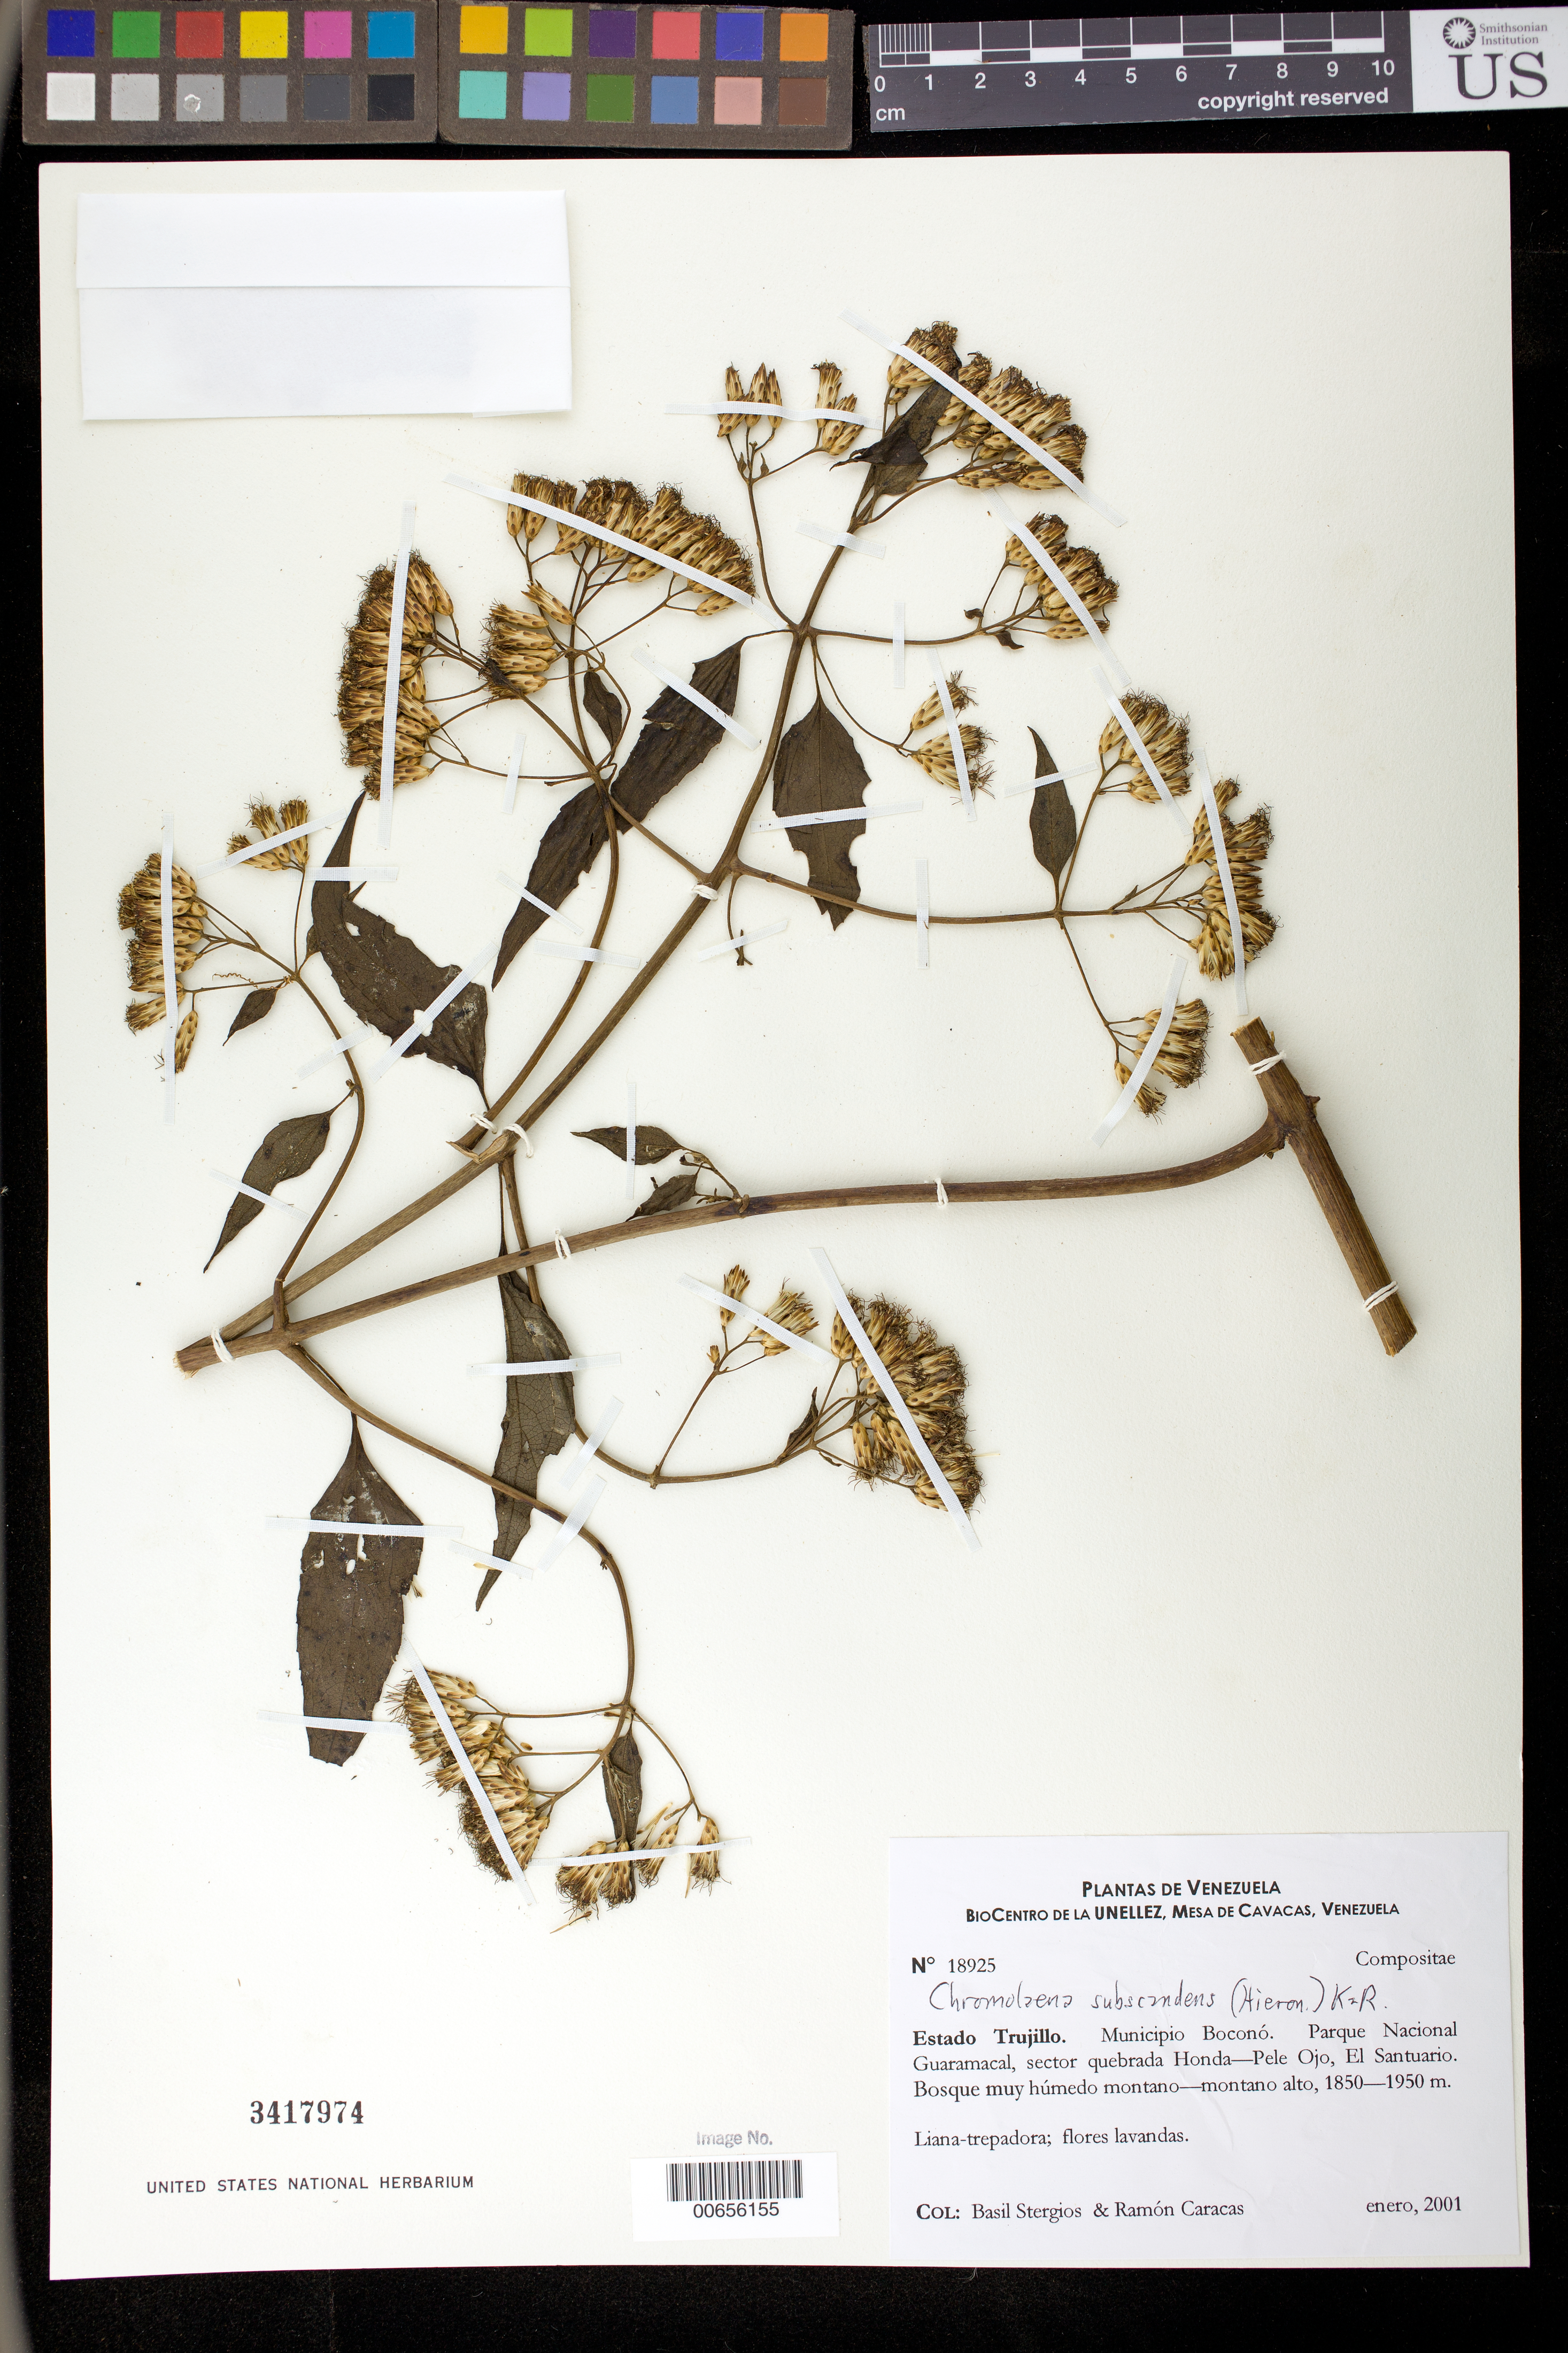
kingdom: Plantae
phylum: Tracheophyta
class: Magnoliopsida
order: Asterales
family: Asteraceae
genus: Chromolaena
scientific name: Chromolaena subscandens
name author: (Hieron.) R.M. King & H. Rob.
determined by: Robinson, Harold E., (US)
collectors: B. G. Stergios & R. Caracas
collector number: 18925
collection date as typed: Jan 2001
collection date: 2001-01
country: Venezuela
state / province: Trujillo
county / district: Boconó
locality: Parque Nacional Guaramacal, sector quebrada Honda-Pele Ojo, El Santuario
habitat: Bosque muy húmedo montano-montano alto.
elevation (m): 1850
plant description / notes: MY, NY, PORT, TEX, US, VEN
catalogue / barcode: US 3417974